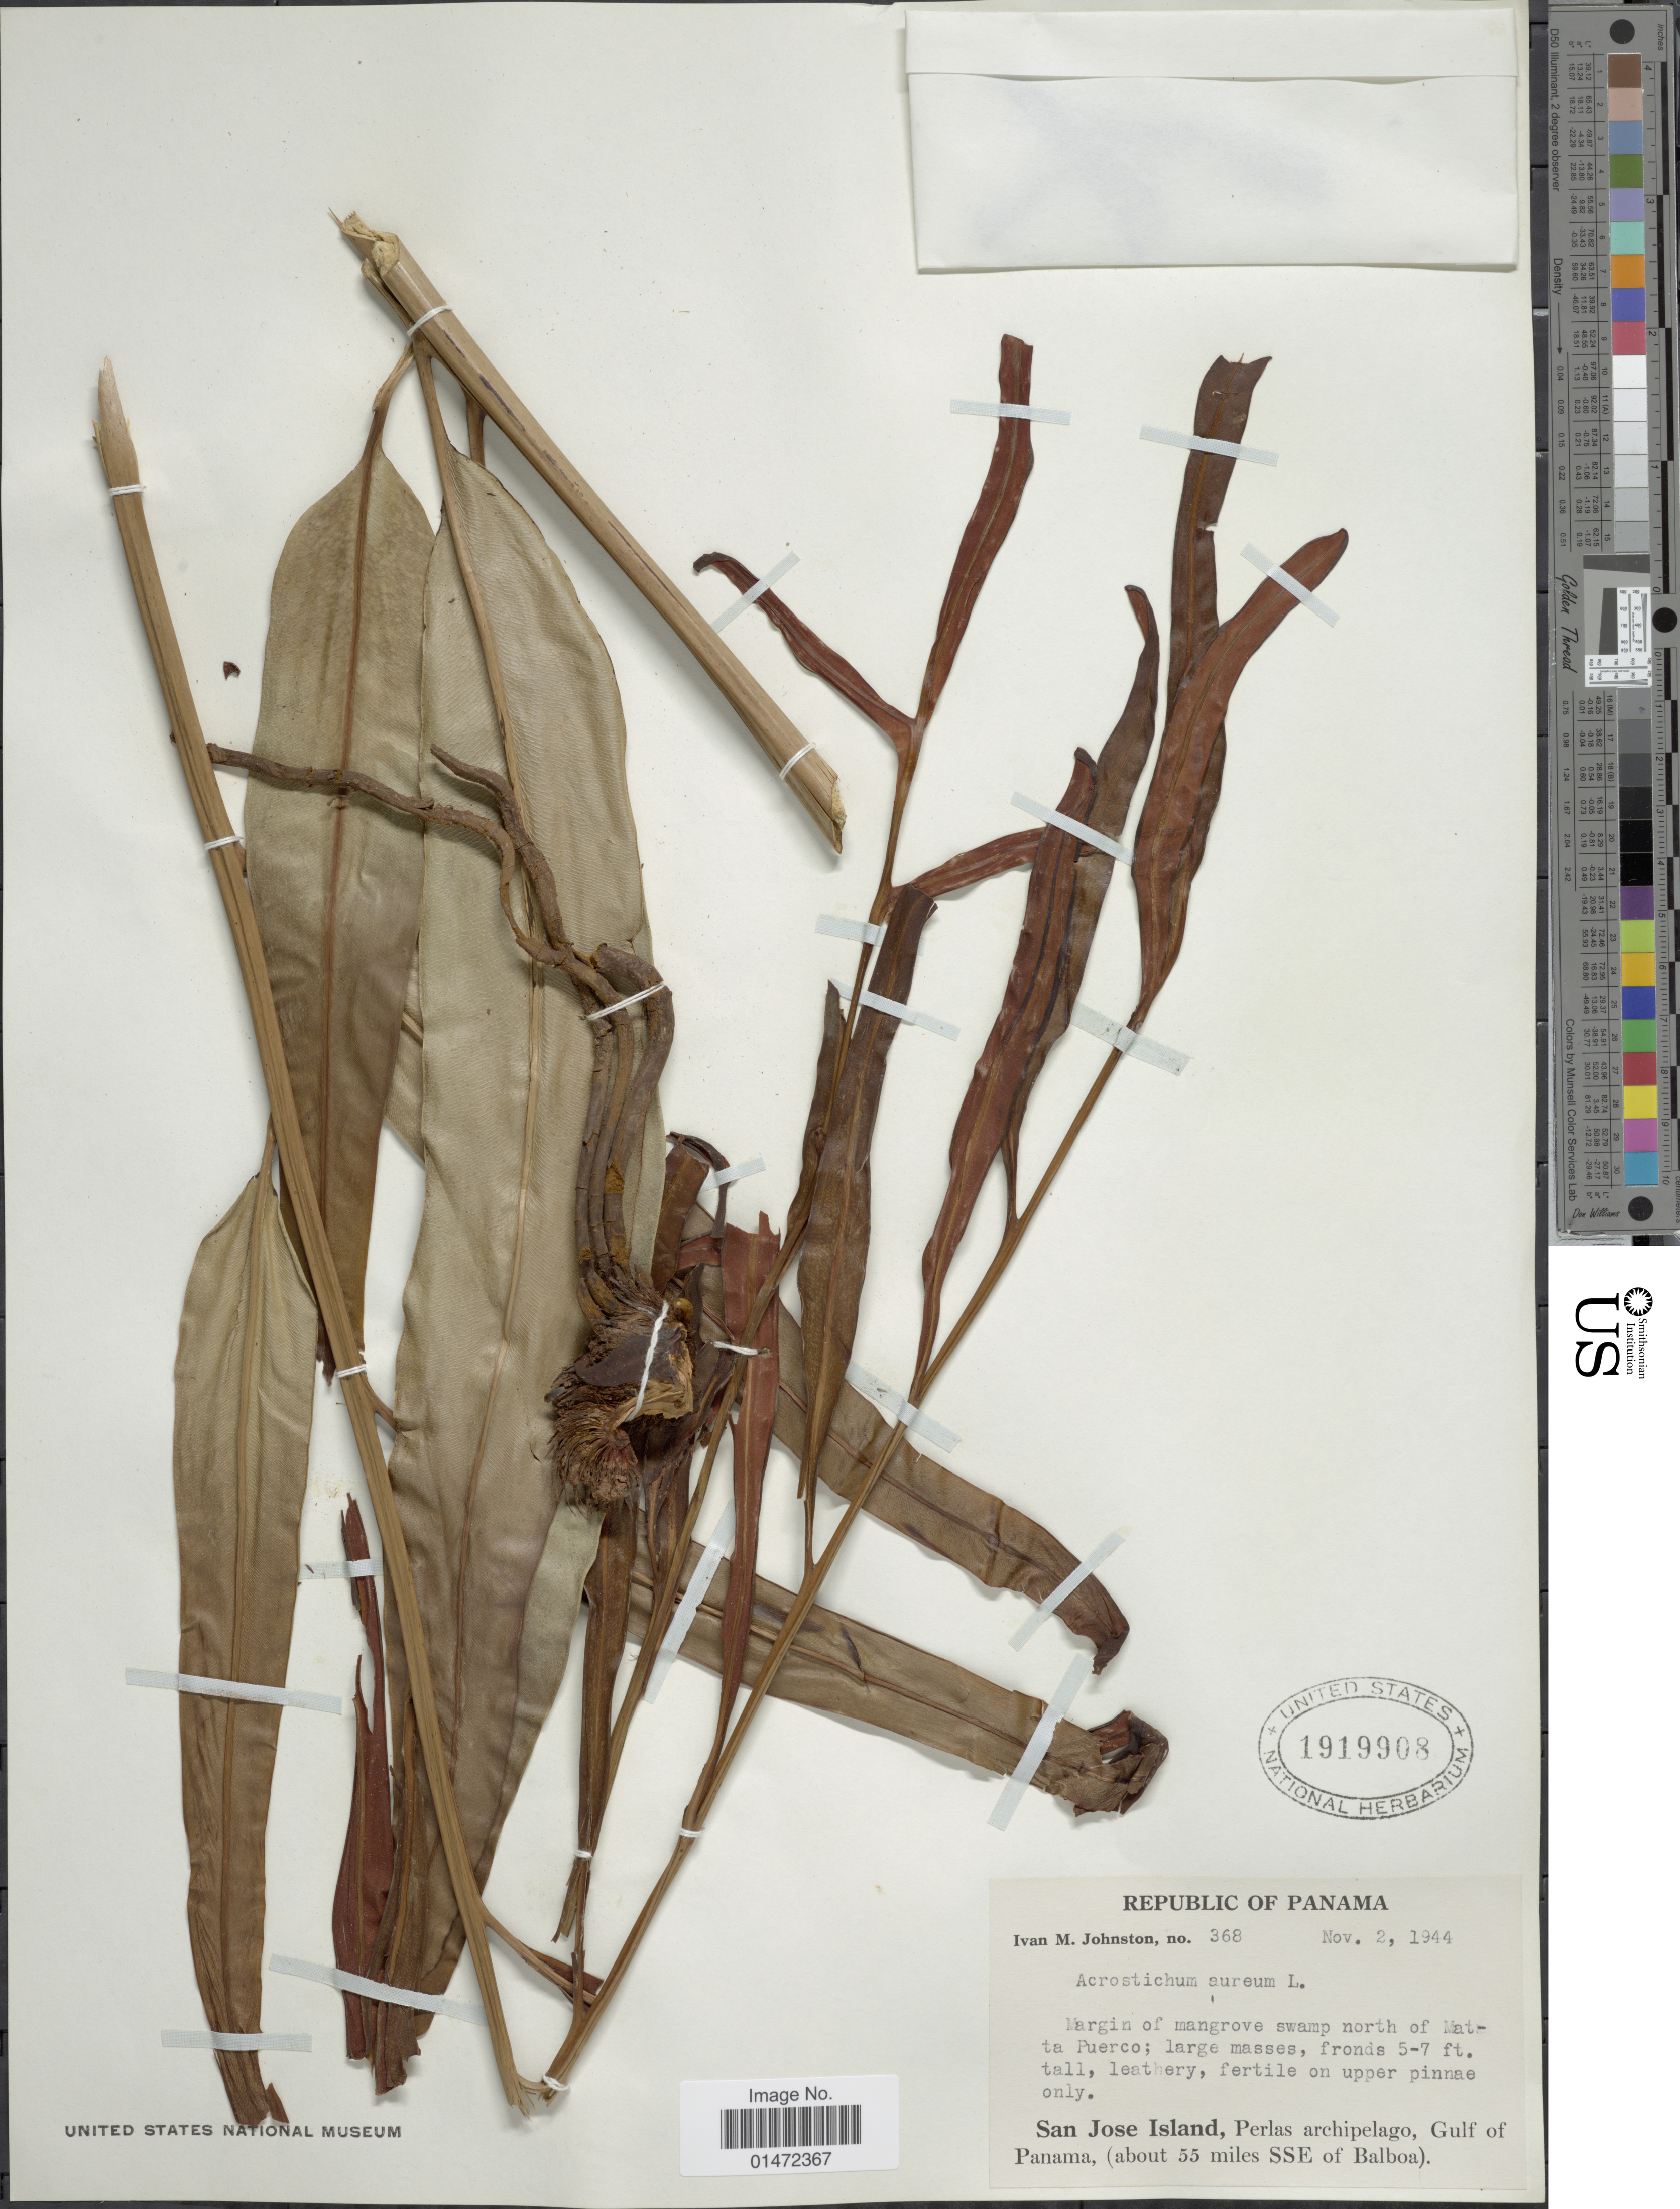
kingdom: Plantae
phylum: Tracheophyta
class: Polypodiopsida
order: Polypodiales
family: Pteridaceae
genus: Acrostichum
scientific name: Acrostichum aureum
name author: L.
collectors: I.M. Johnston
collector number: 368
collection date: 1944-11-02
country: Panama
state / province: Panamá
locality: Margin of mangrove swamp north of Matta Puerco. San Jose Island, Perlas archipelago, Gulf of Panama, (about 55 miles SSE of Balboa)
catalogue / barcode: US 1919908